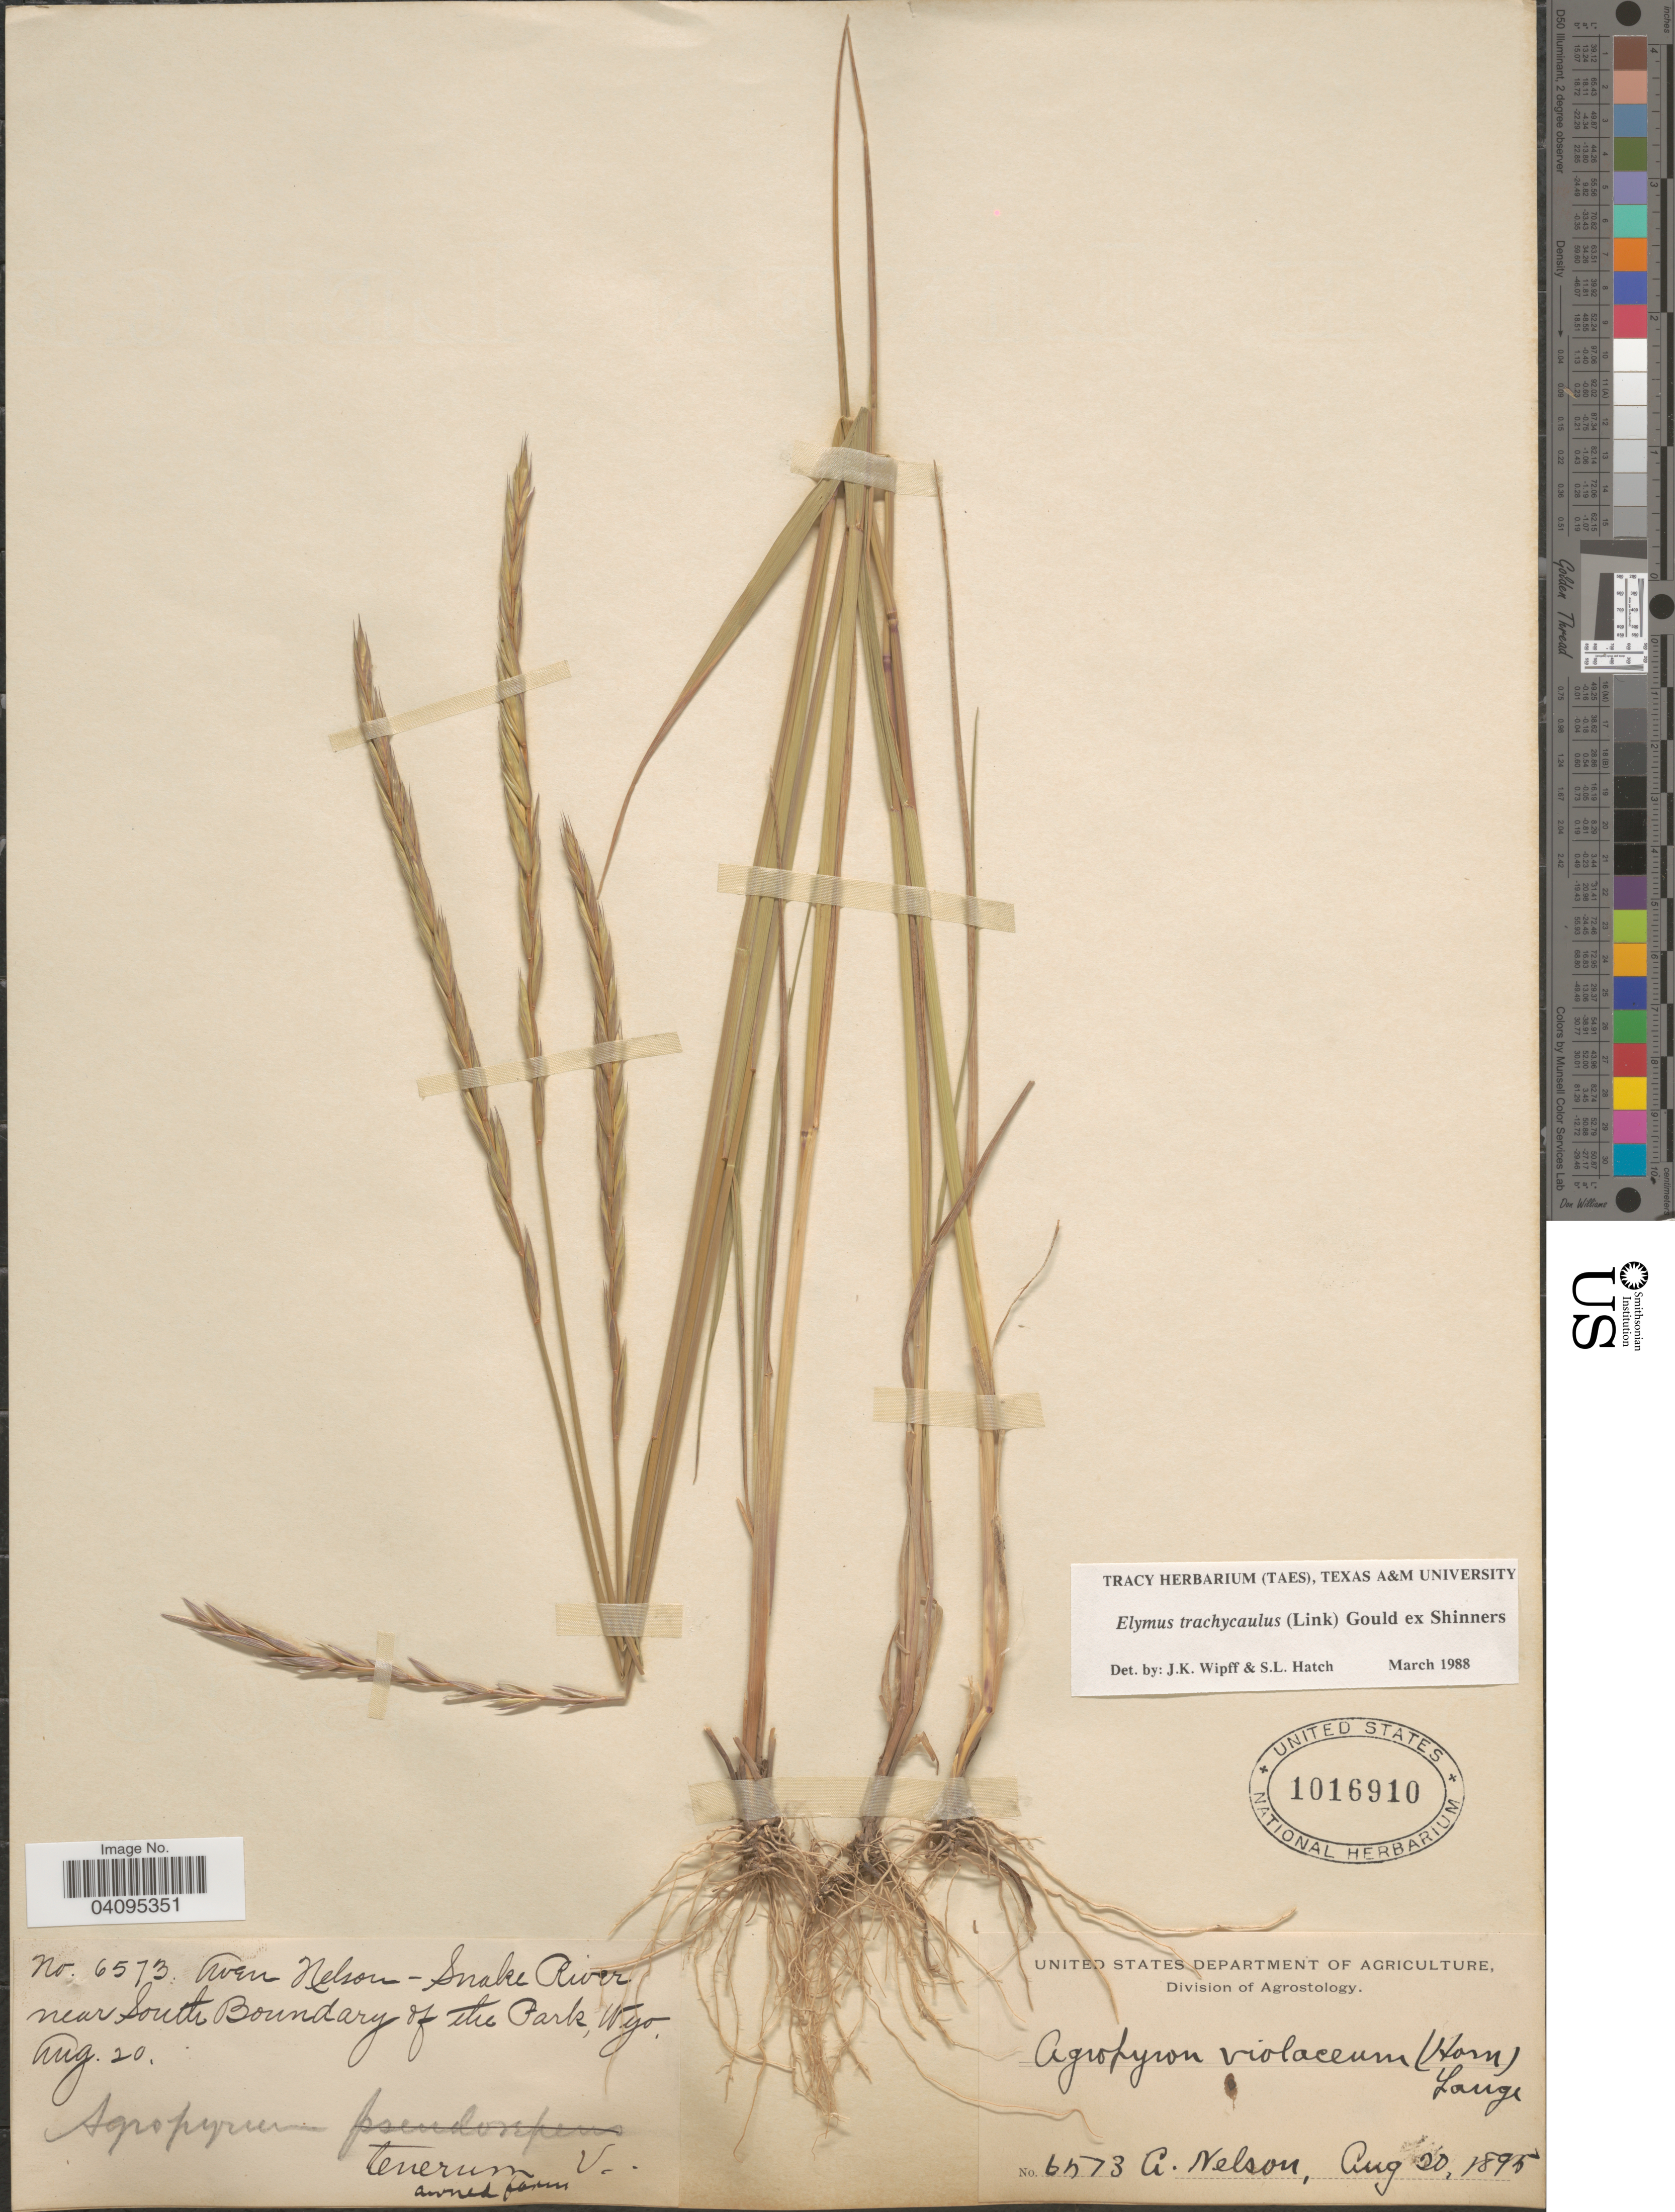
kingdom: Plantae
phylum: Tracheophyta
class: Liliopsida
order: Poales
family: Poaceae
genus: Elymus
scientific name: Elymus trachycaulus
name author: (Link) Gould ex Shinners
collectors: A. Nelson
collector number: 6573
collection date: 1895-08-20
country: United States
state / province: Wyoming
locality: Snake River near South Boundary of the Park.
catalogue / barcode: US 1016910